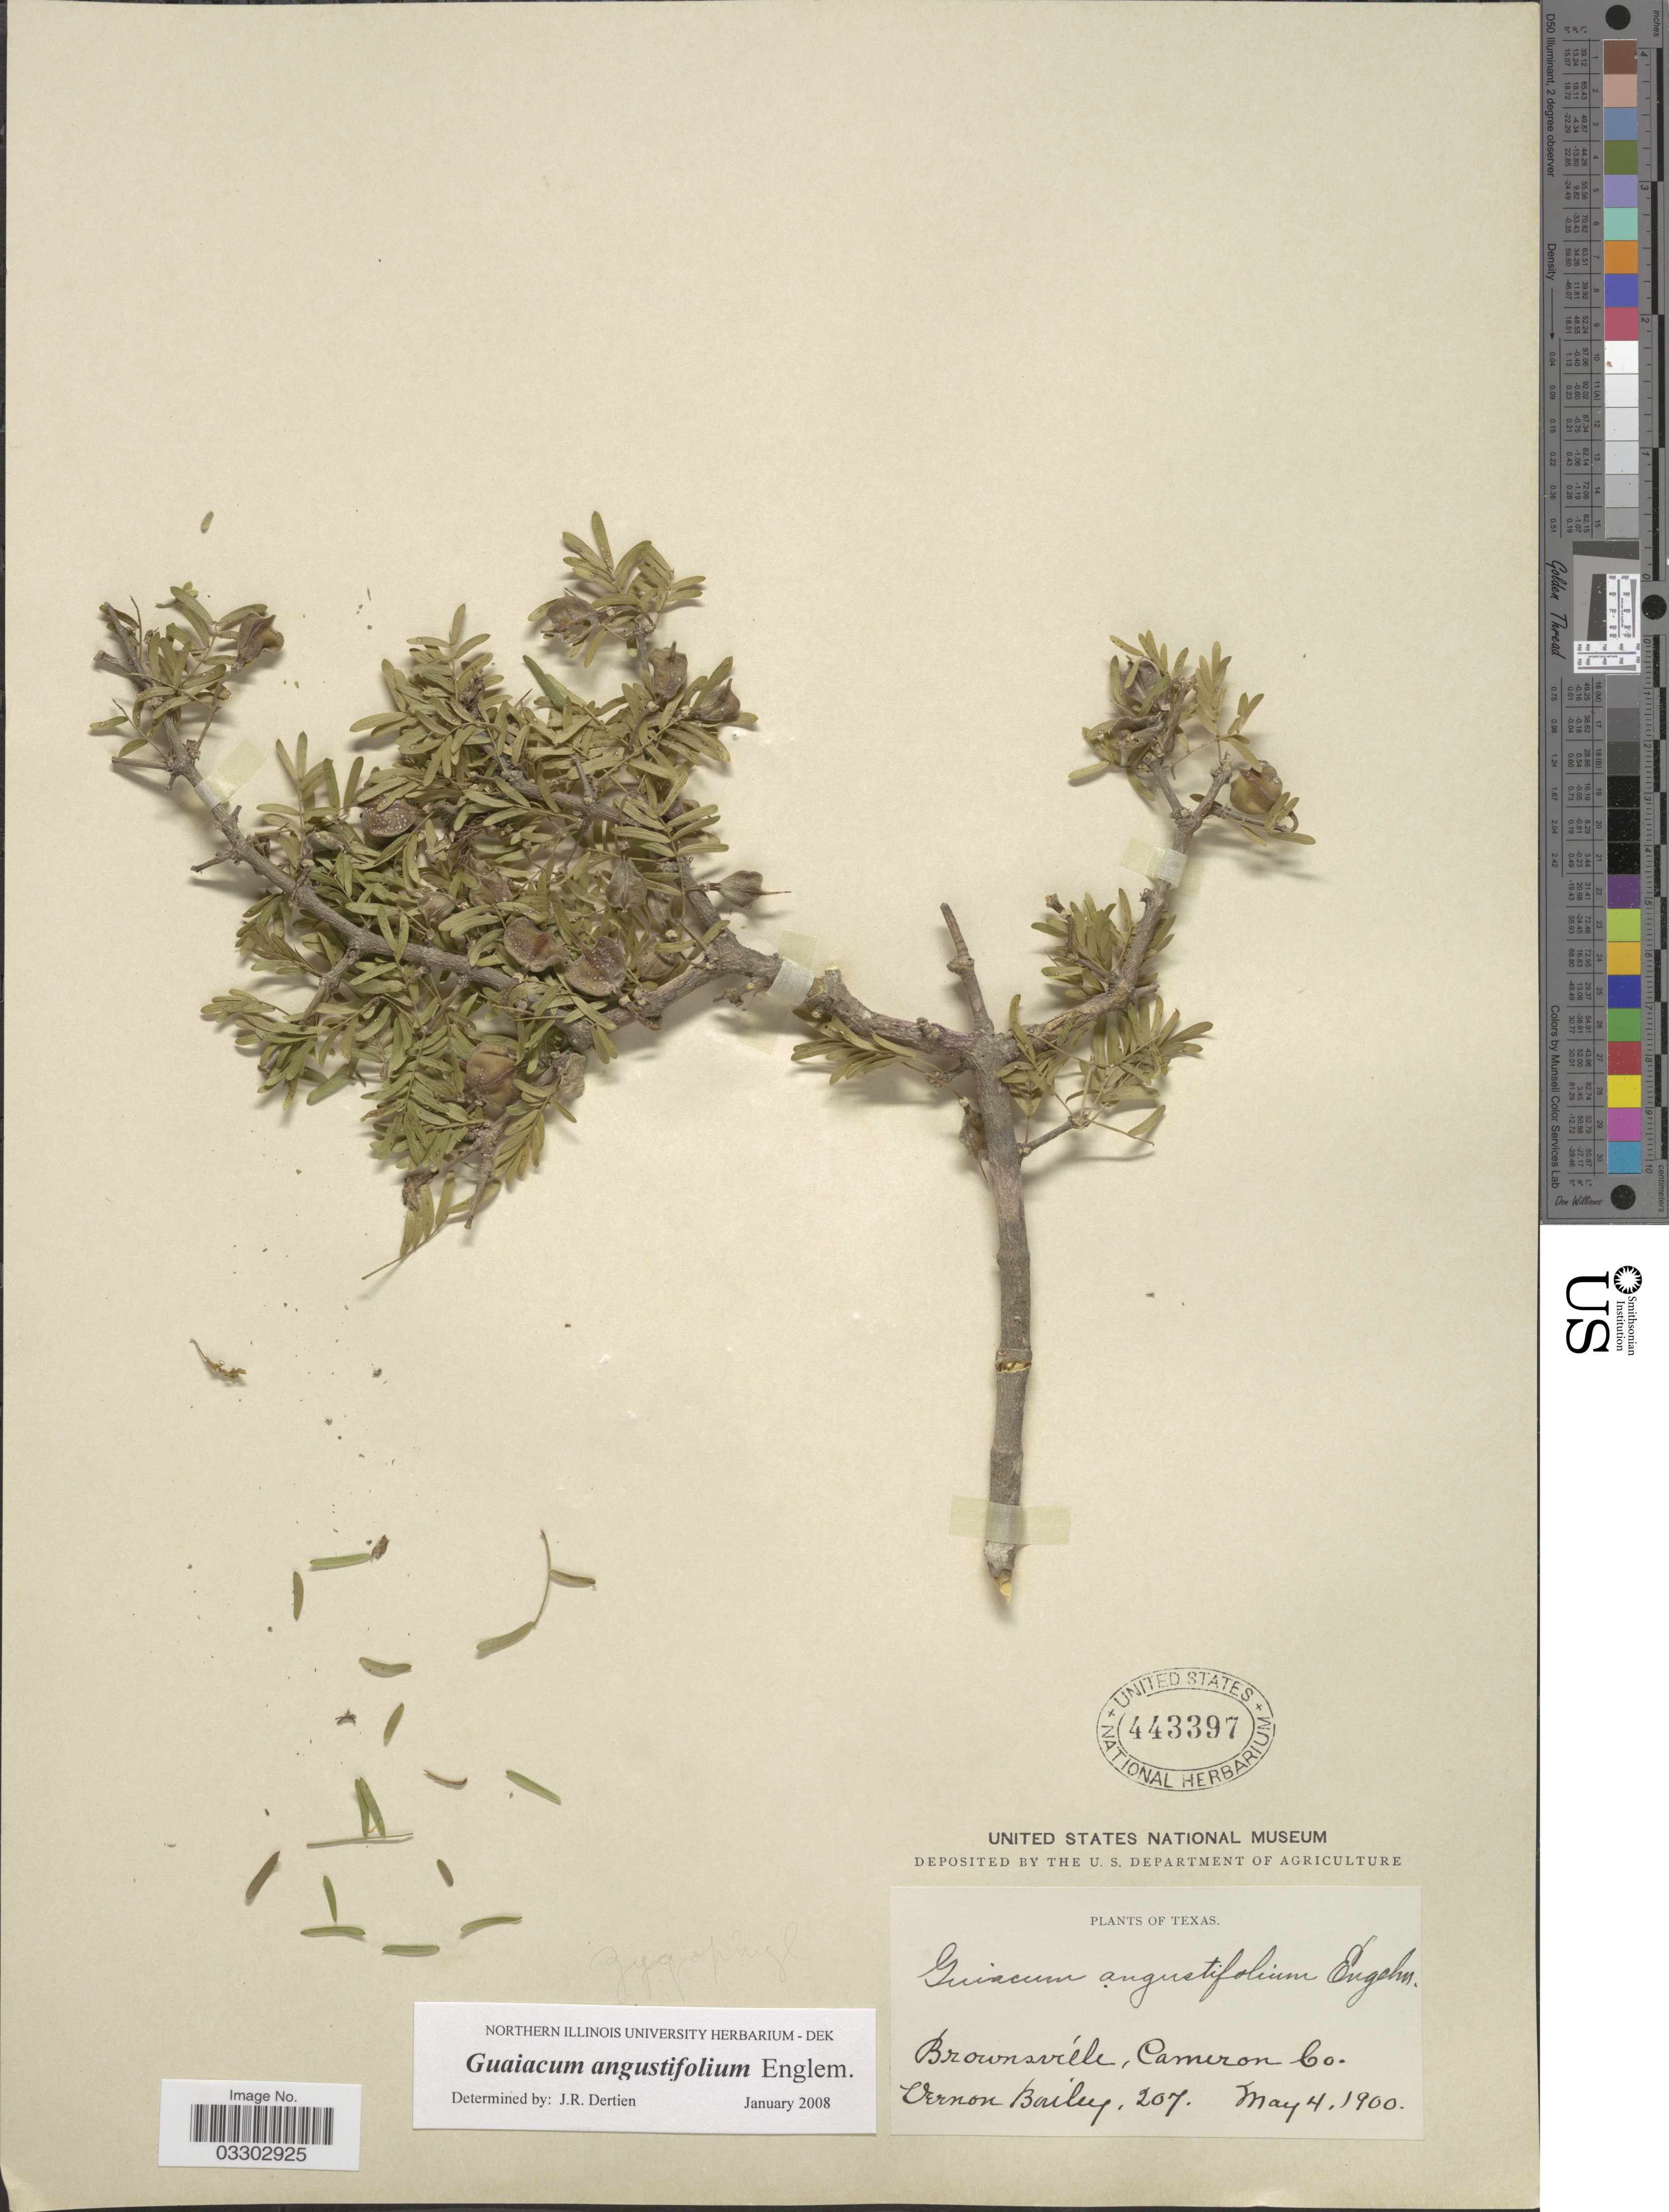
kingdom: Plantae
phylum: Tracheophyta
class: Magnoliopsida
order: Zygophyllales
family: Zygophyllaceae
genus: Guaiacum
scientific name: Guaiacum angustifolium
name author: Engelm.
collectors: V. O. Bailey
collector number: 207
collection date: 1900-05-04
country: United States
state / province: Texas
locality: Brownsville, Cameron Co.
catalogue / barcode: US 443397